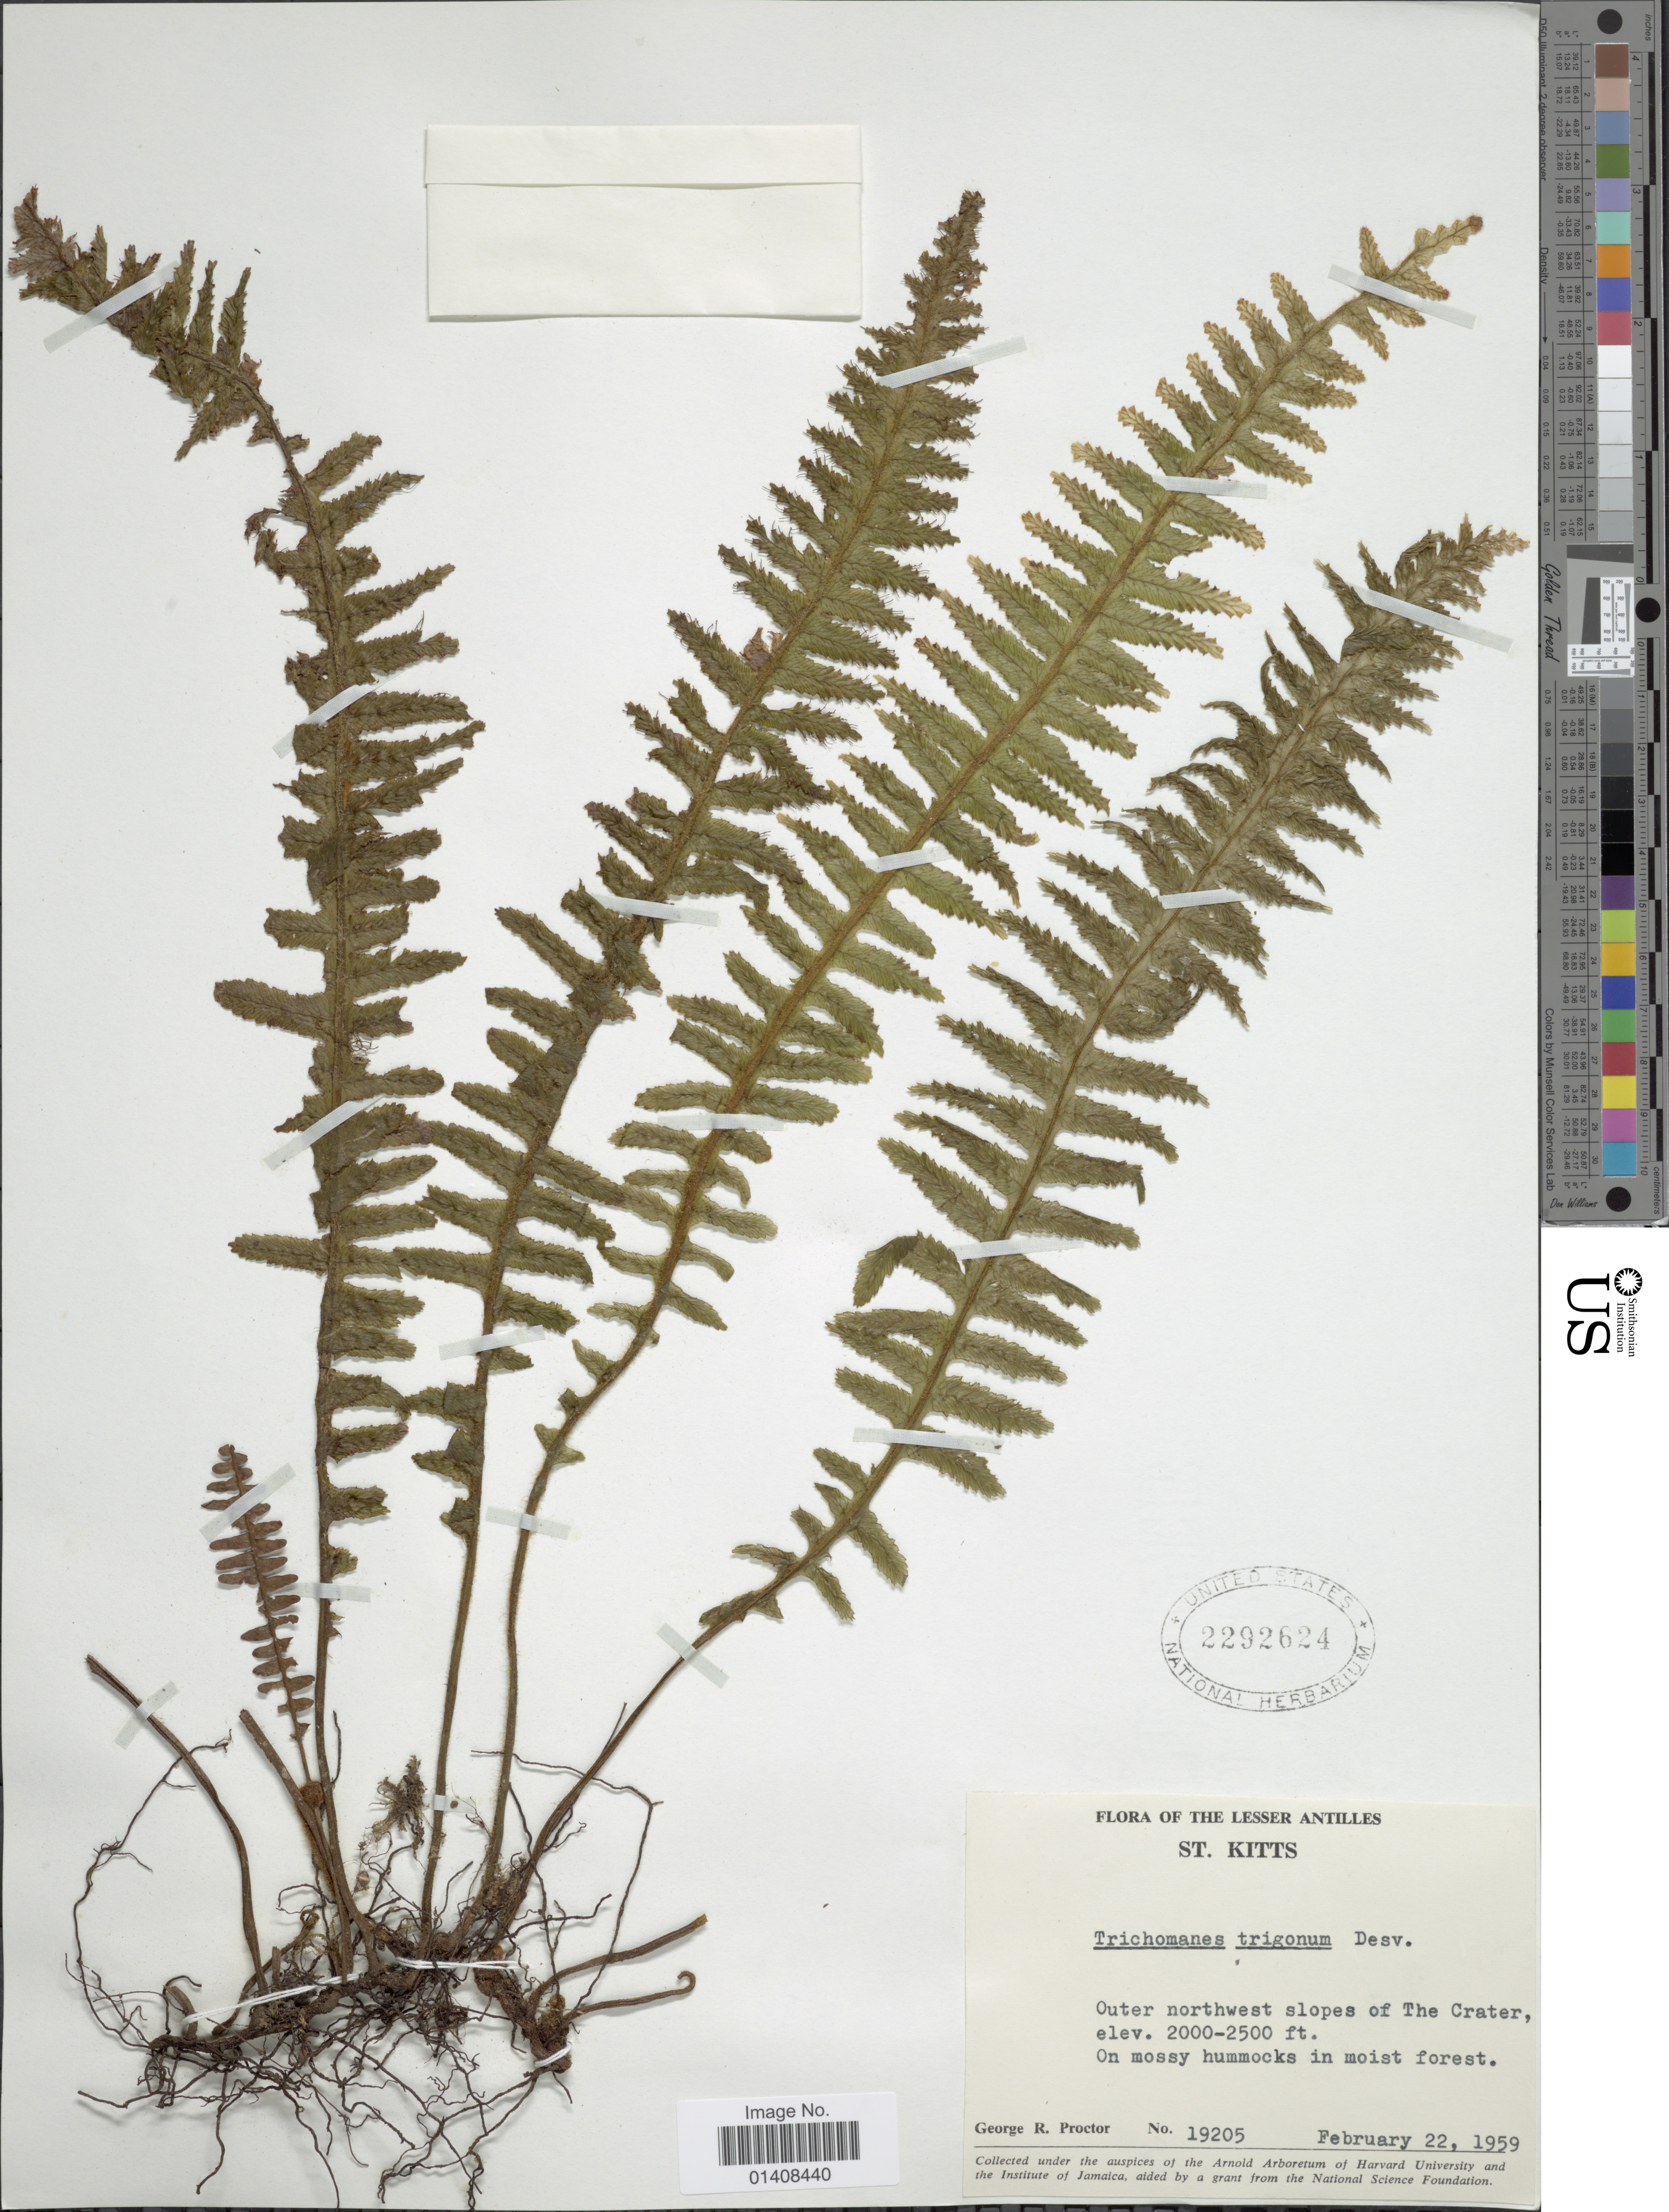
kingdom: Plantae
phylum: Tracheophyta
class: Polypodiopsida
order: Hymenophyllales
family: Hymenophyllaceae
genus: Trichomanes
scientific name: Trichomanes trigonum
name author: Desv.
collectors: G. R. Proctor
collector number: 19205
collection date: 1959-02-22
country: St. Christopher-Nevis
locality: The Lesser Antilles St. Kitts outer northwest slopes of The Crater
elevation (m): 610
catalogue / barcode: US 2292624